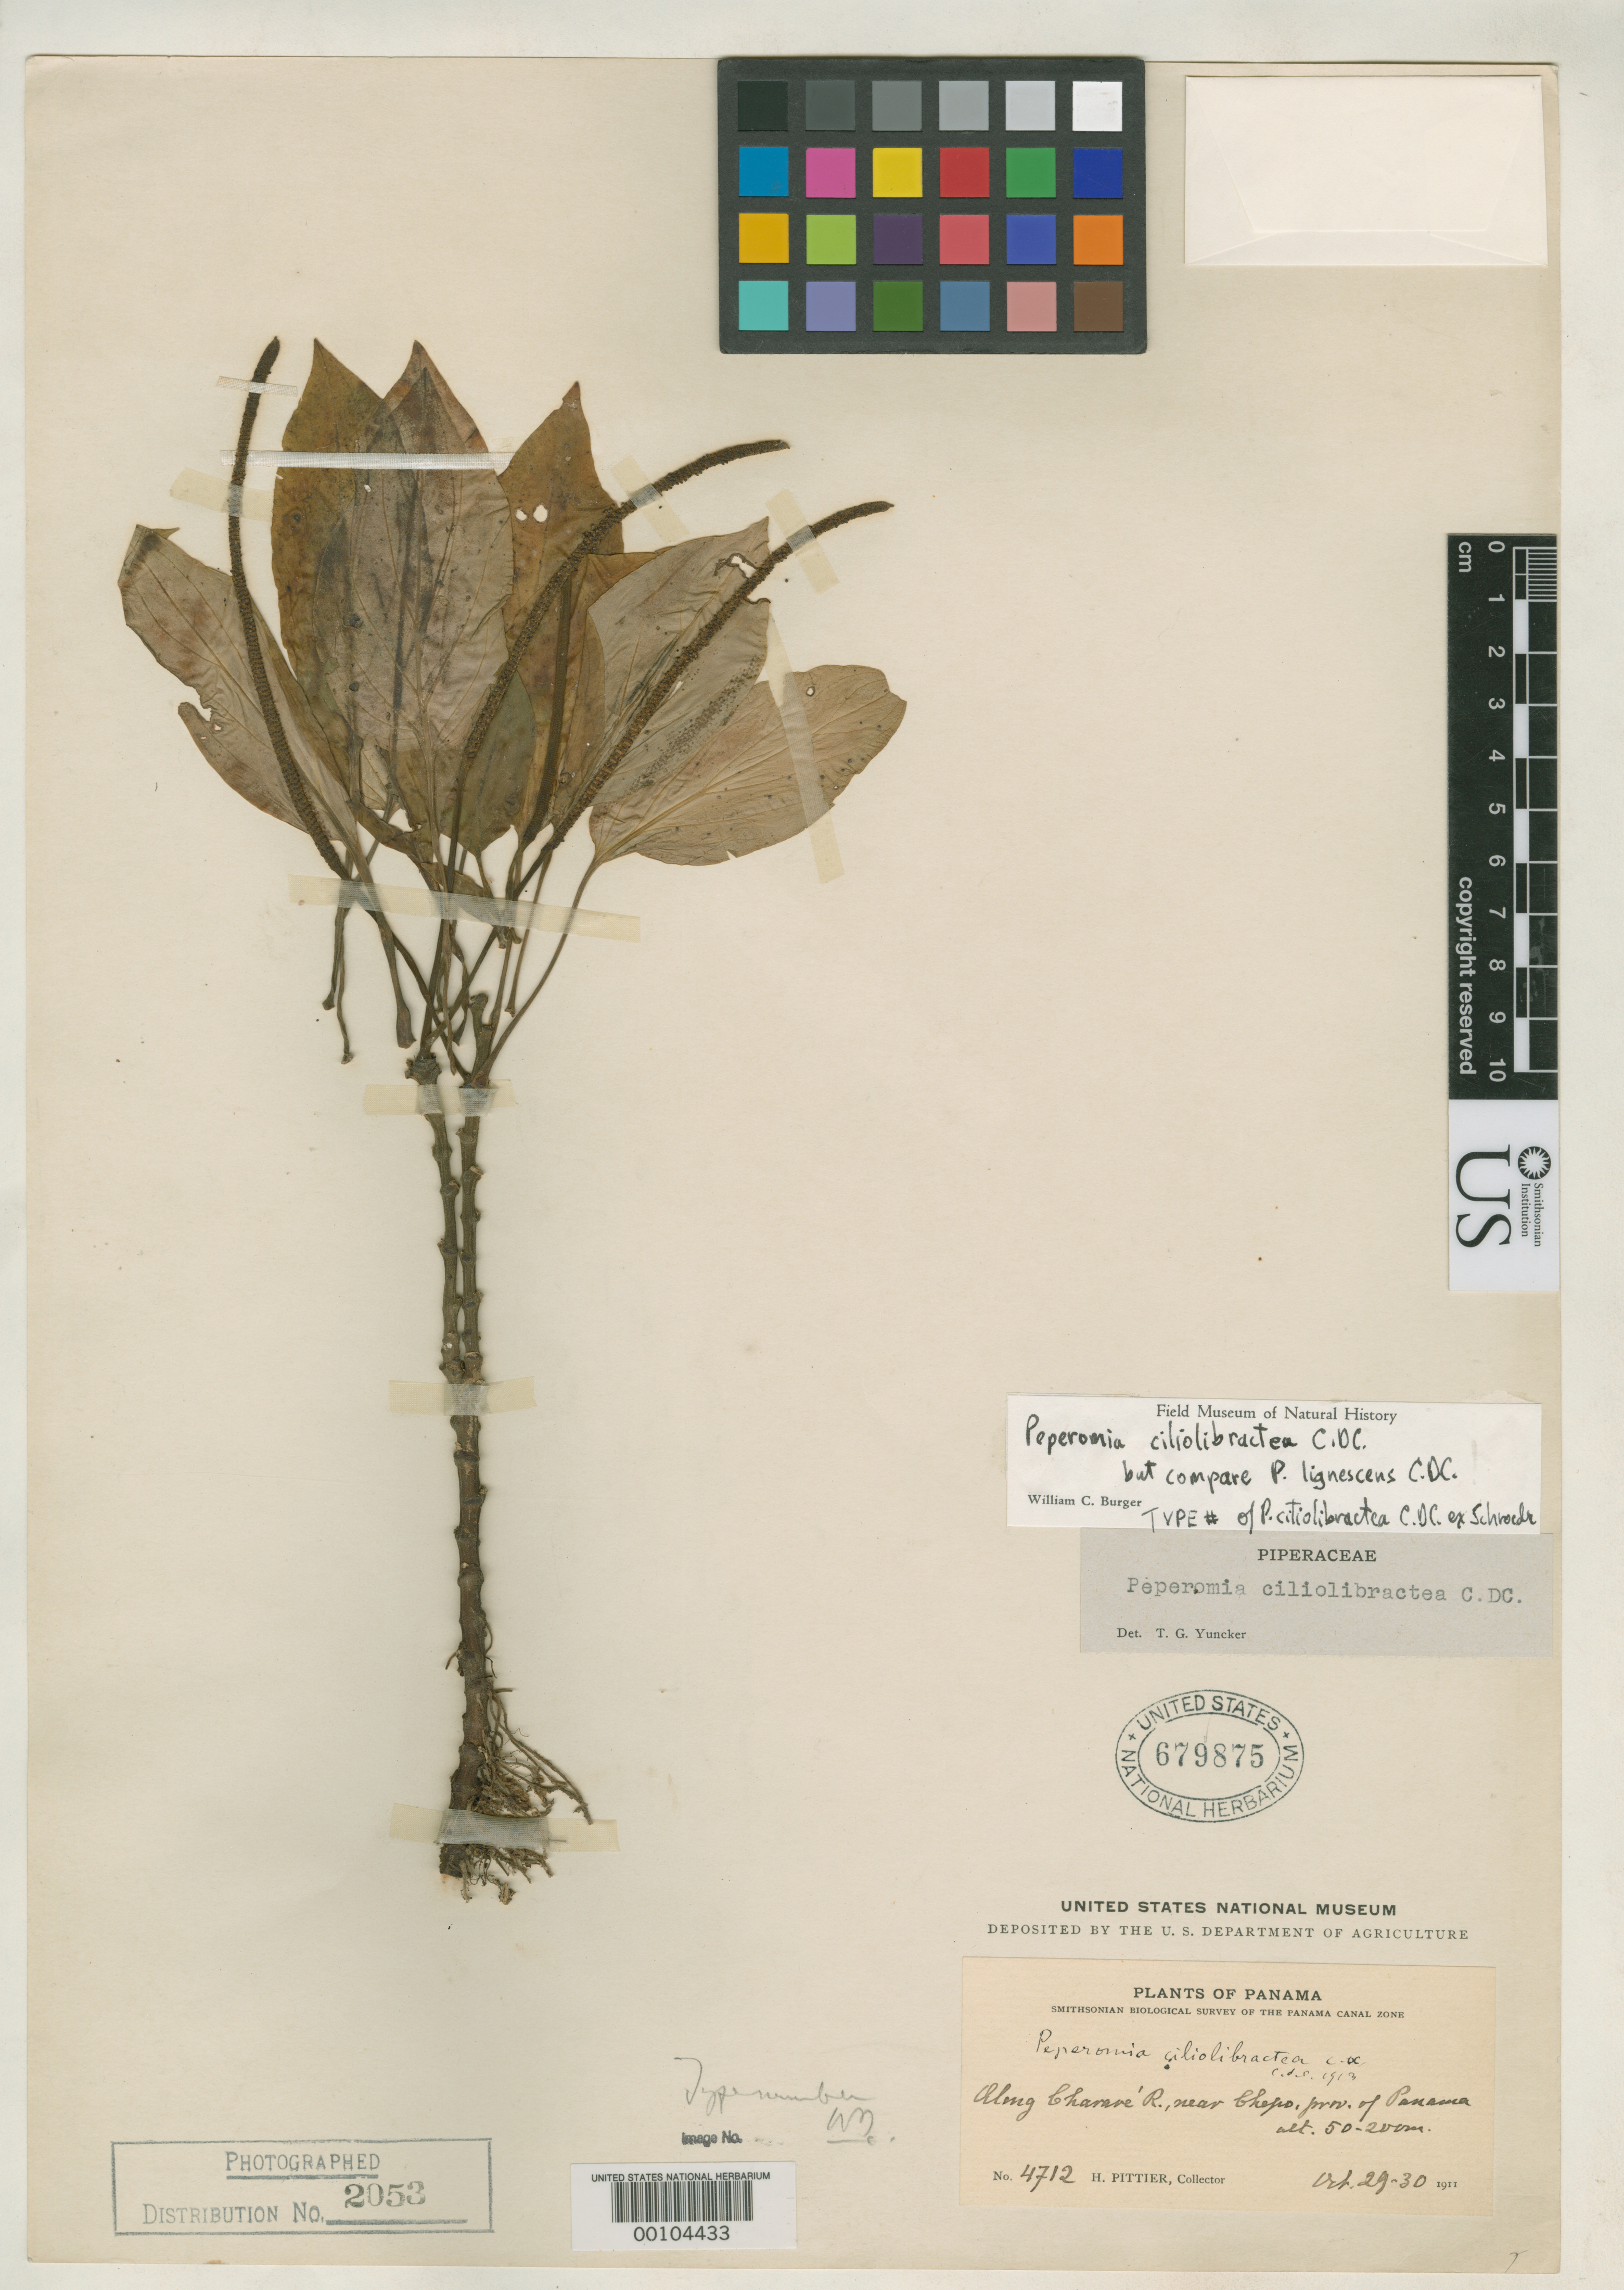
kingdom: Plantae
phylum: Tracheophyta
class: Magnoliopsida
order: Piperales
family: Piperaceae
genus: Peperomia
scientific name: Peperomia ciliolibractea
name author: C. DC.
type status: Possible Isotype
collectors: H. F. Pittier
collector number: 4712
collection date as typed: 29 Oct 1911 to 30 Oct 1911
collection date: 1911-10-29/1911-10-30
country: Panama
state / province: Panamá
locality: Charare River, near Chepo.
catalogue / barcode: US 679875